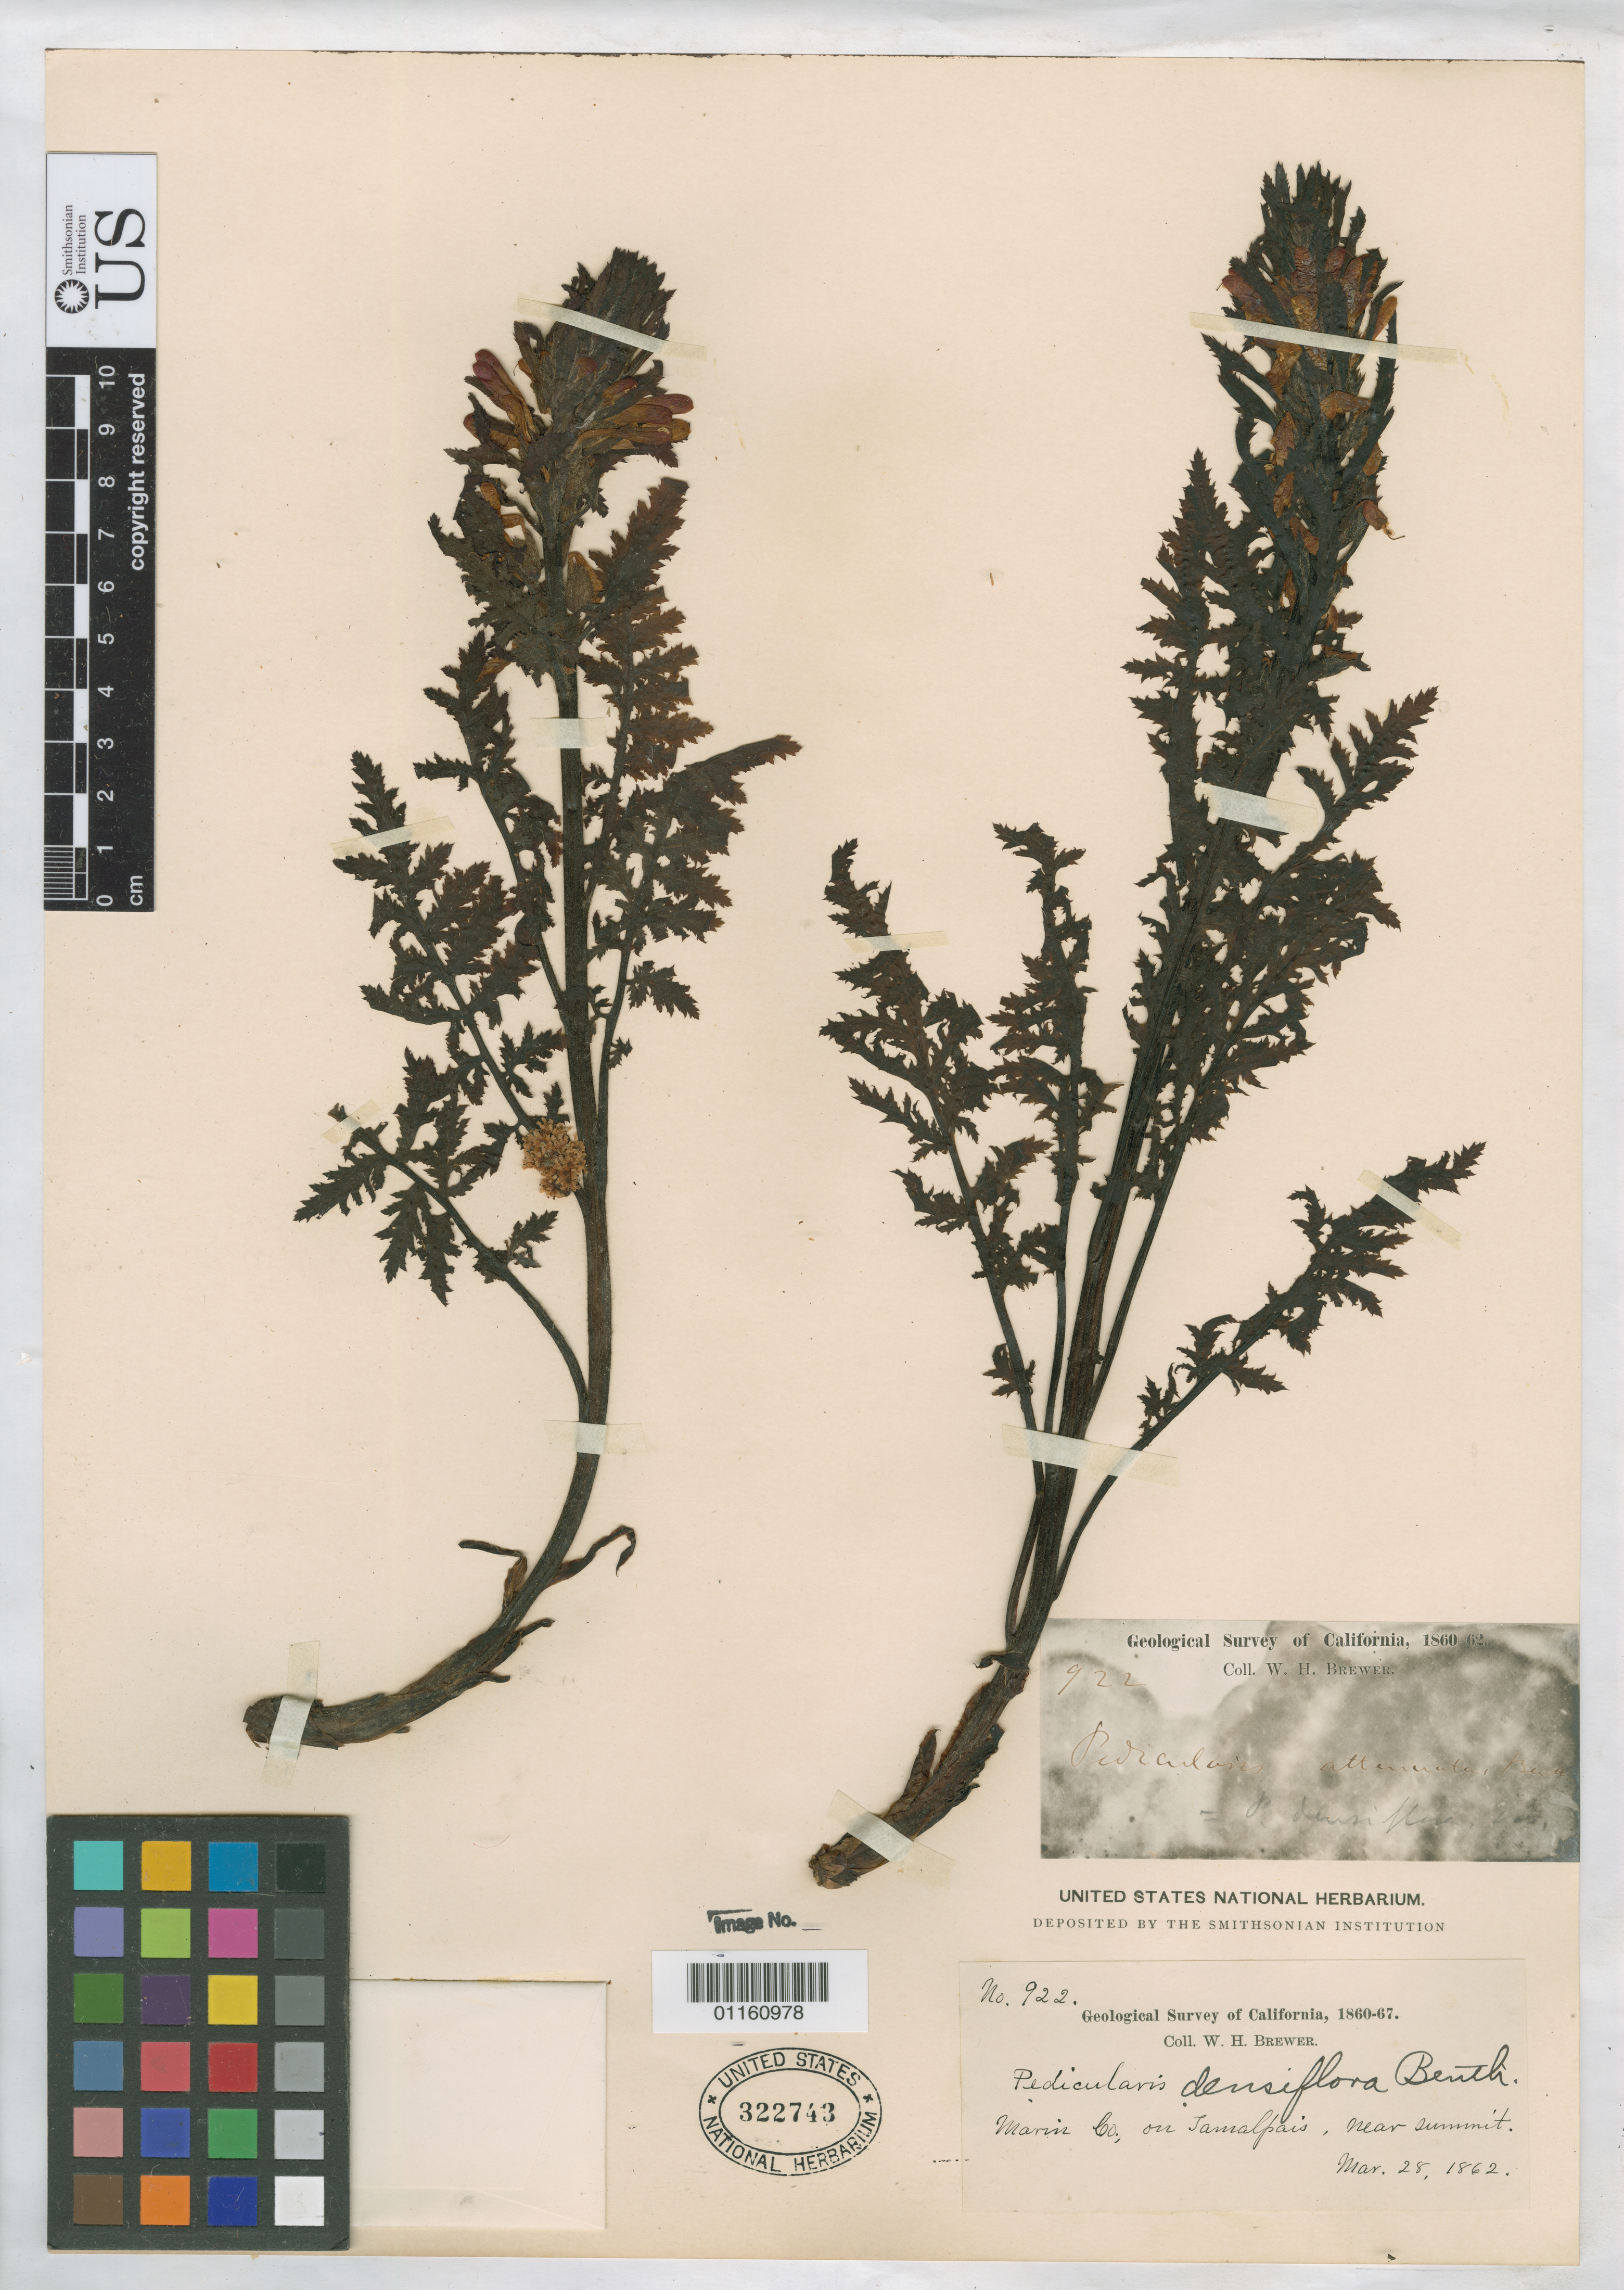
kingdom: Plantae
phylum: Tracheophyta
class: Magnoliopsida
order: Lamiales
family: Orobanchaceae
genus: Pedicularis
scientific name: Pedicularis densiflora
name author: Benth.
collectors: W. H. Brewer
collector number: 922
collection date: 1862-03-28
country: United States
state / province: California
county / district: Marin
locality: on Tamalpais, near summit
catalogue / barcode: US 322743